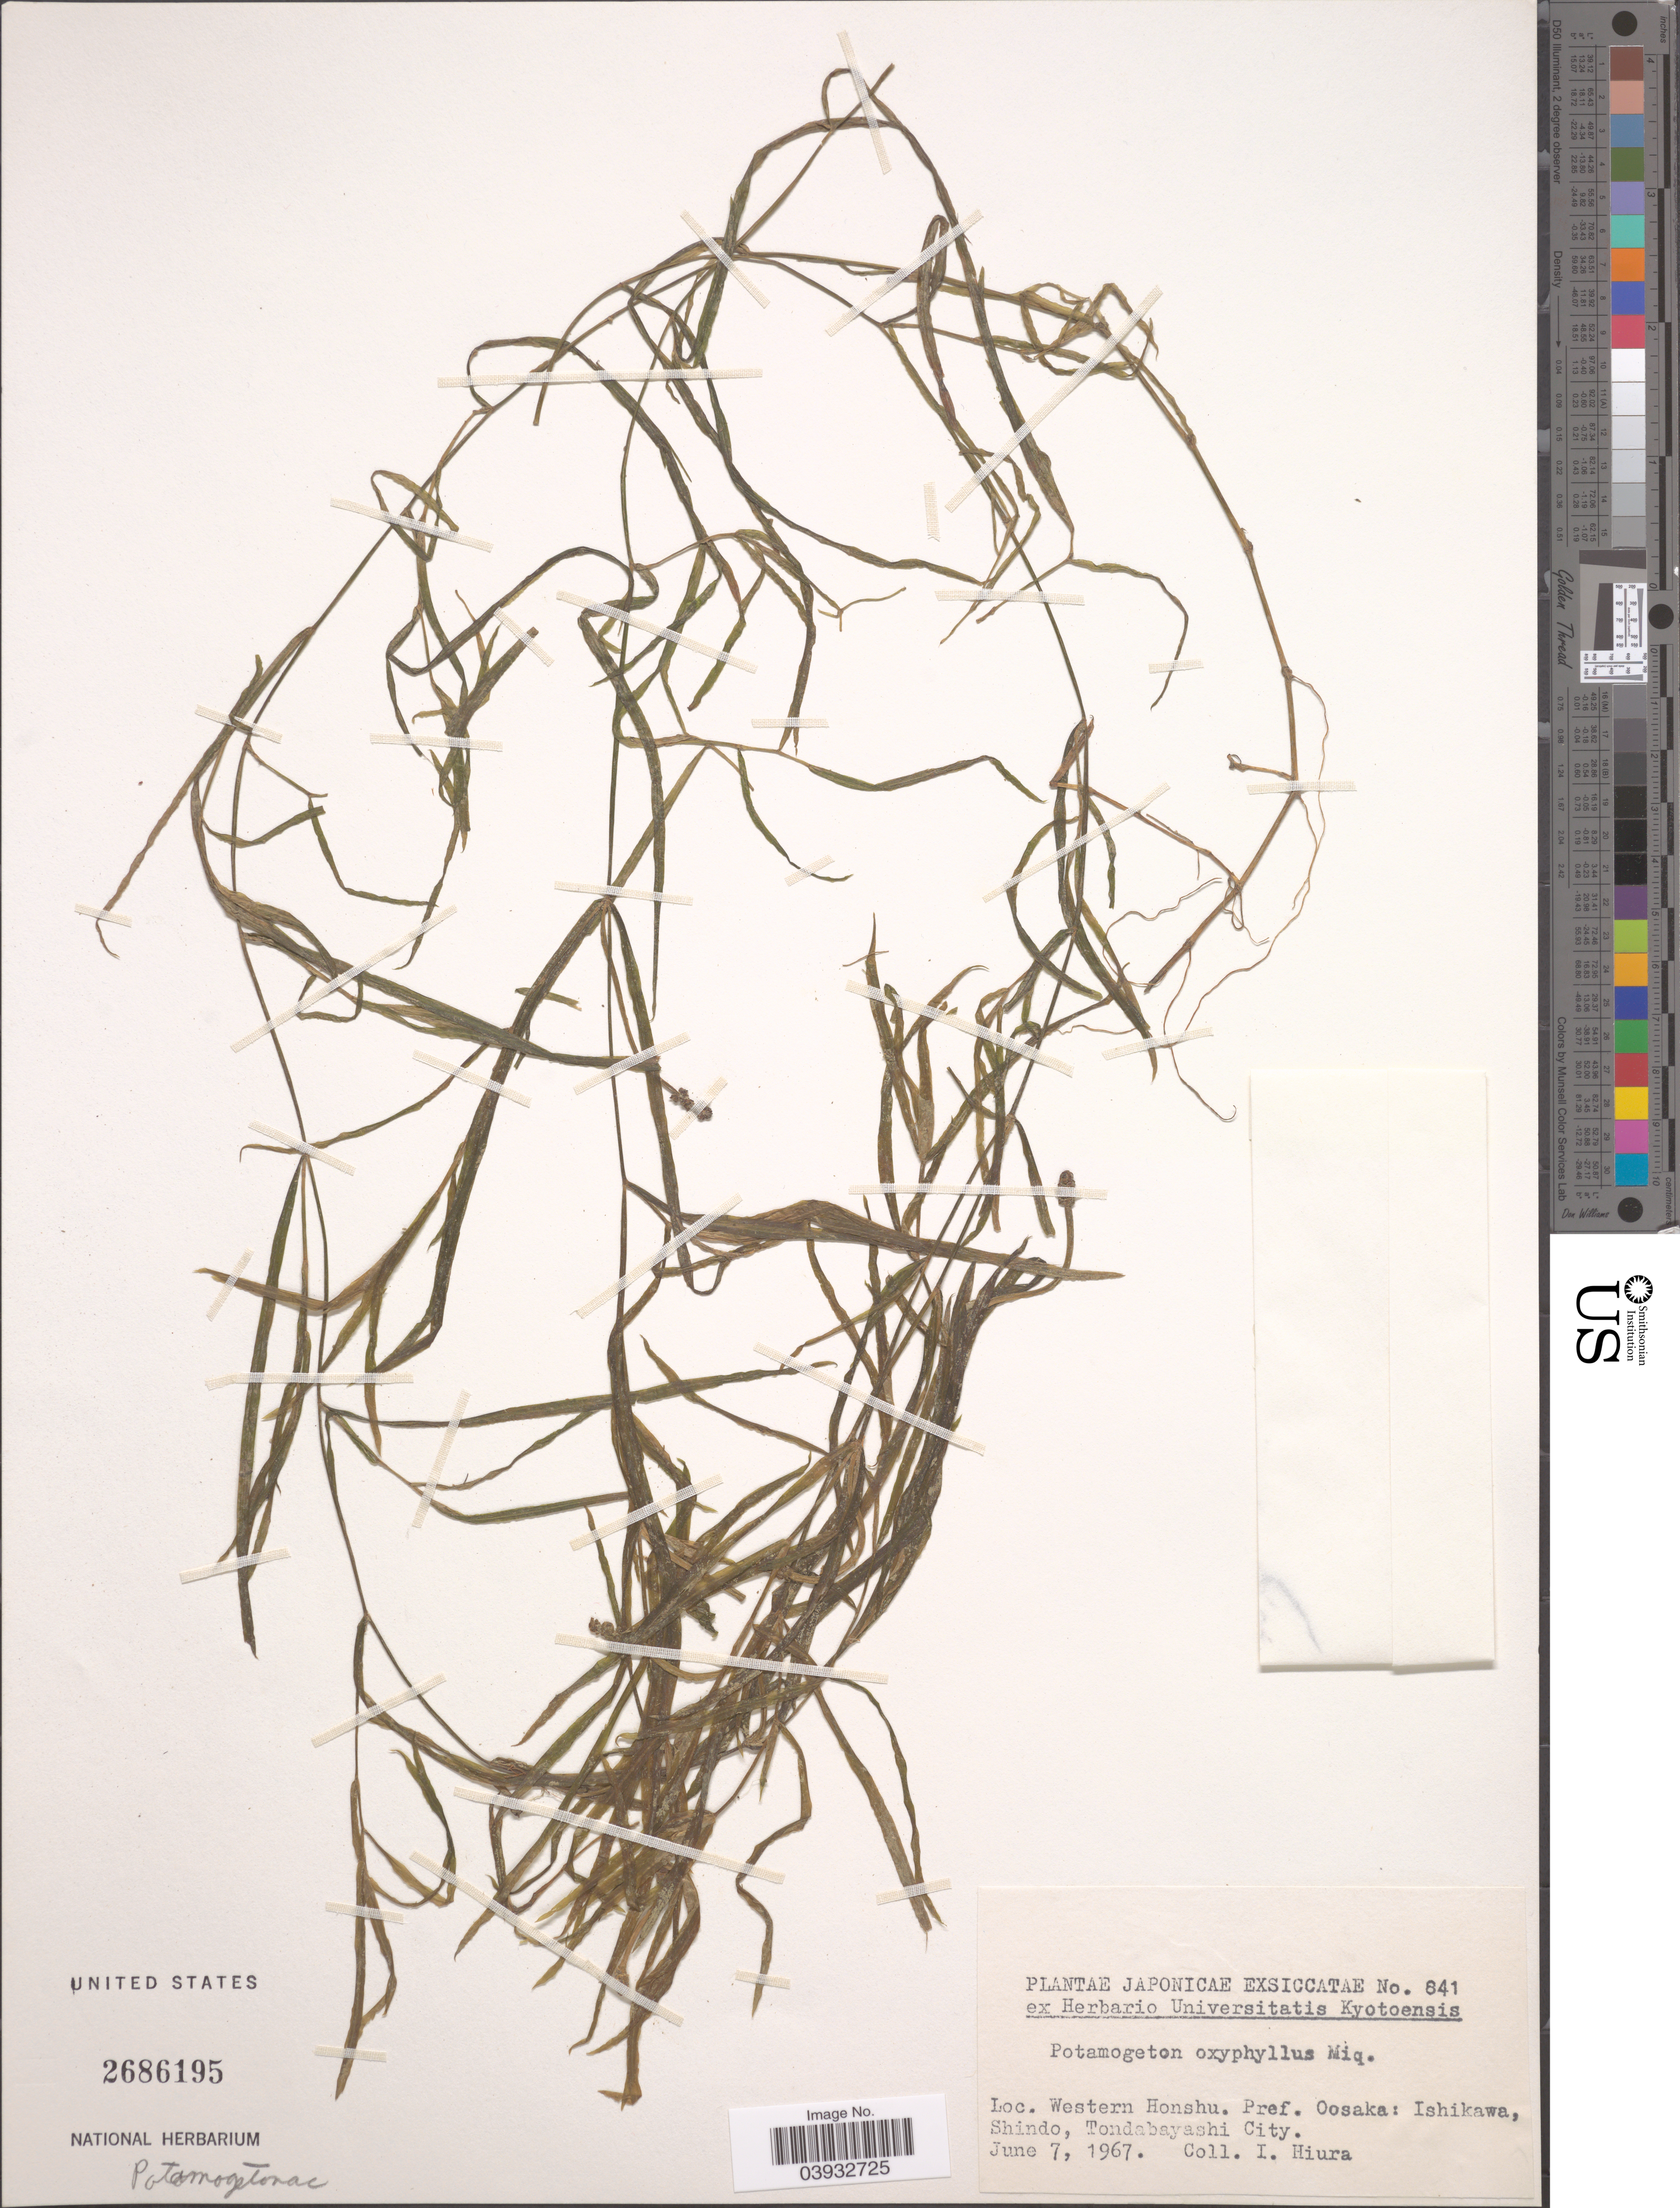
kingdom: Plantae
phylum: Tracheophyta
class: Liliopsida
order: Alismatales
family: Potamogetonaceae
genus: Potamogeton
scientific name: Potamogeton oxyphyllus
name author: Miq.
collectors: I. Hiura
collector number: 841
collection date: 1967-06-07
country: Japan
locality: Western Honshu. Pref. Oosaka: Ishikawa, Shindo, Tondabayashi City.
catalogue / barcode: US 2686195